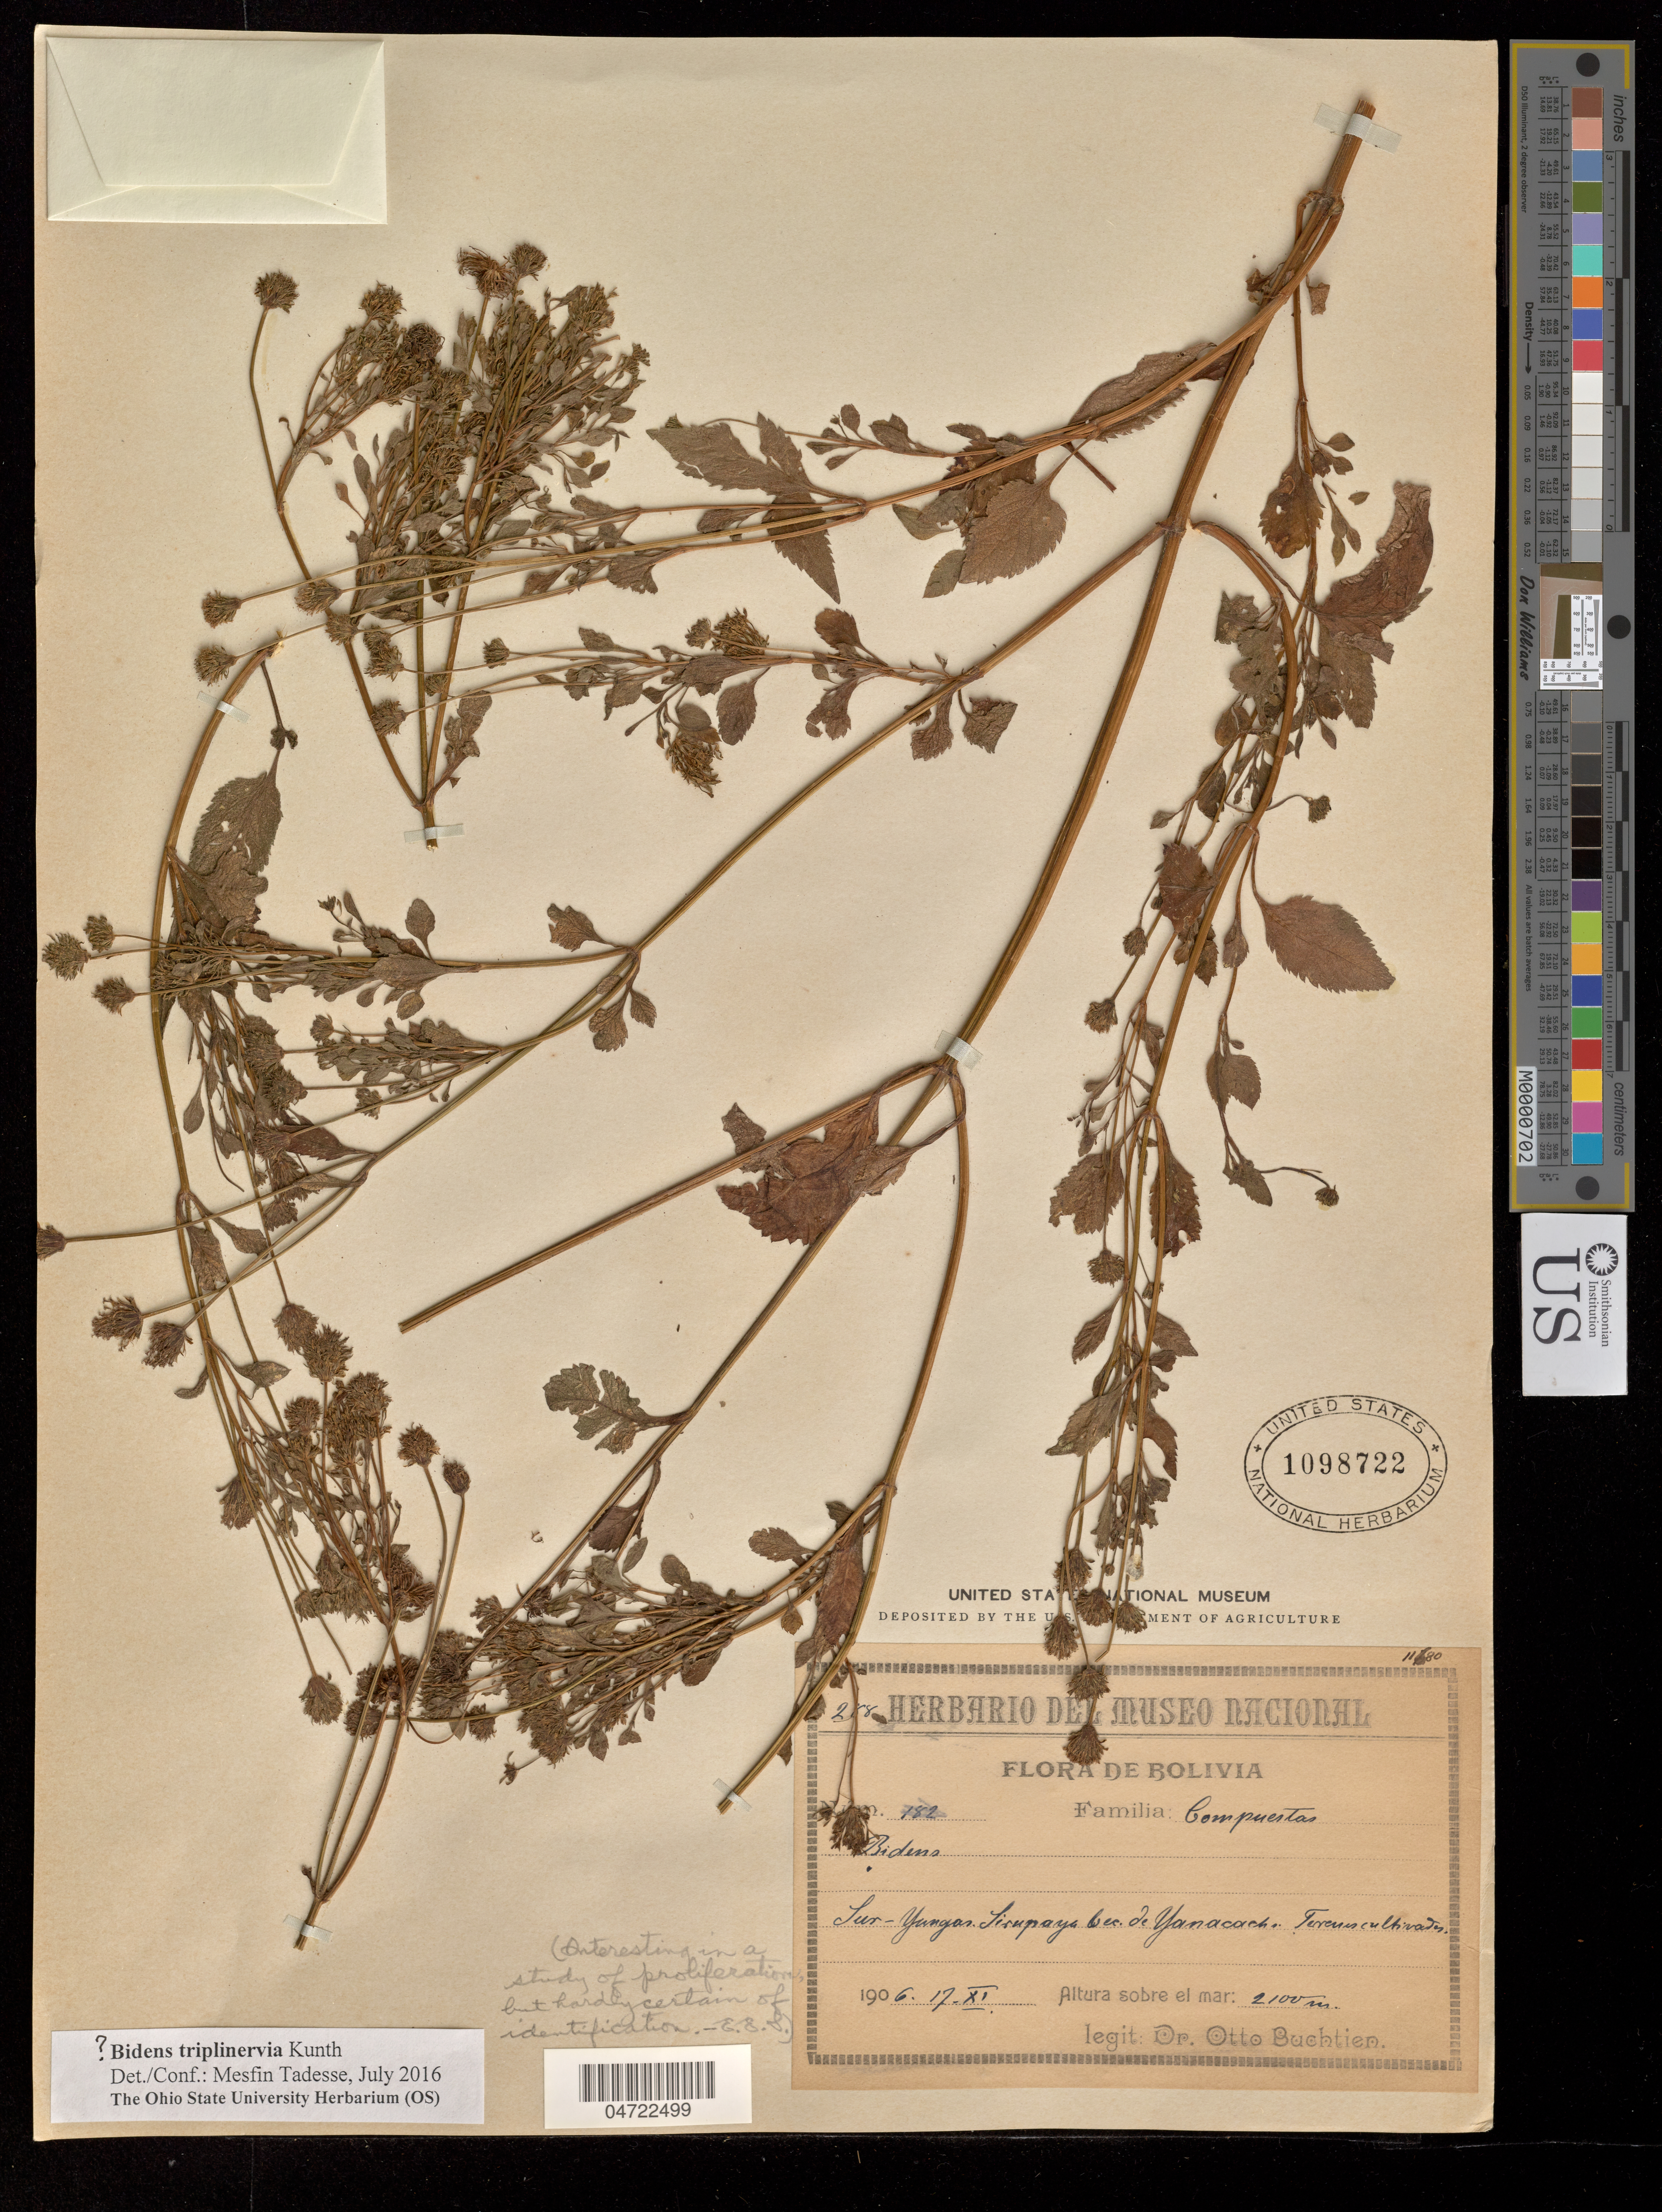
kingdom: Plantae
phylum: Tracheophyta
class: Magnoliopsida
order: Asterales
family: Asteraceae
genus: Bidens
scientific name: Bidens triplinervia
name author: Kunth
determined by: Tadesse, M.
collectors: O. Buchtien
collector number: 288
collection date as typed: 17 Nov 1906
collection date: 1906-11-17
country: Bolivia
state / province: La Paz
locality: Sud-Yungas. Sirupaya bei Yanacachi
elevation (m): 2100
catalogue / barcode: US 1098722